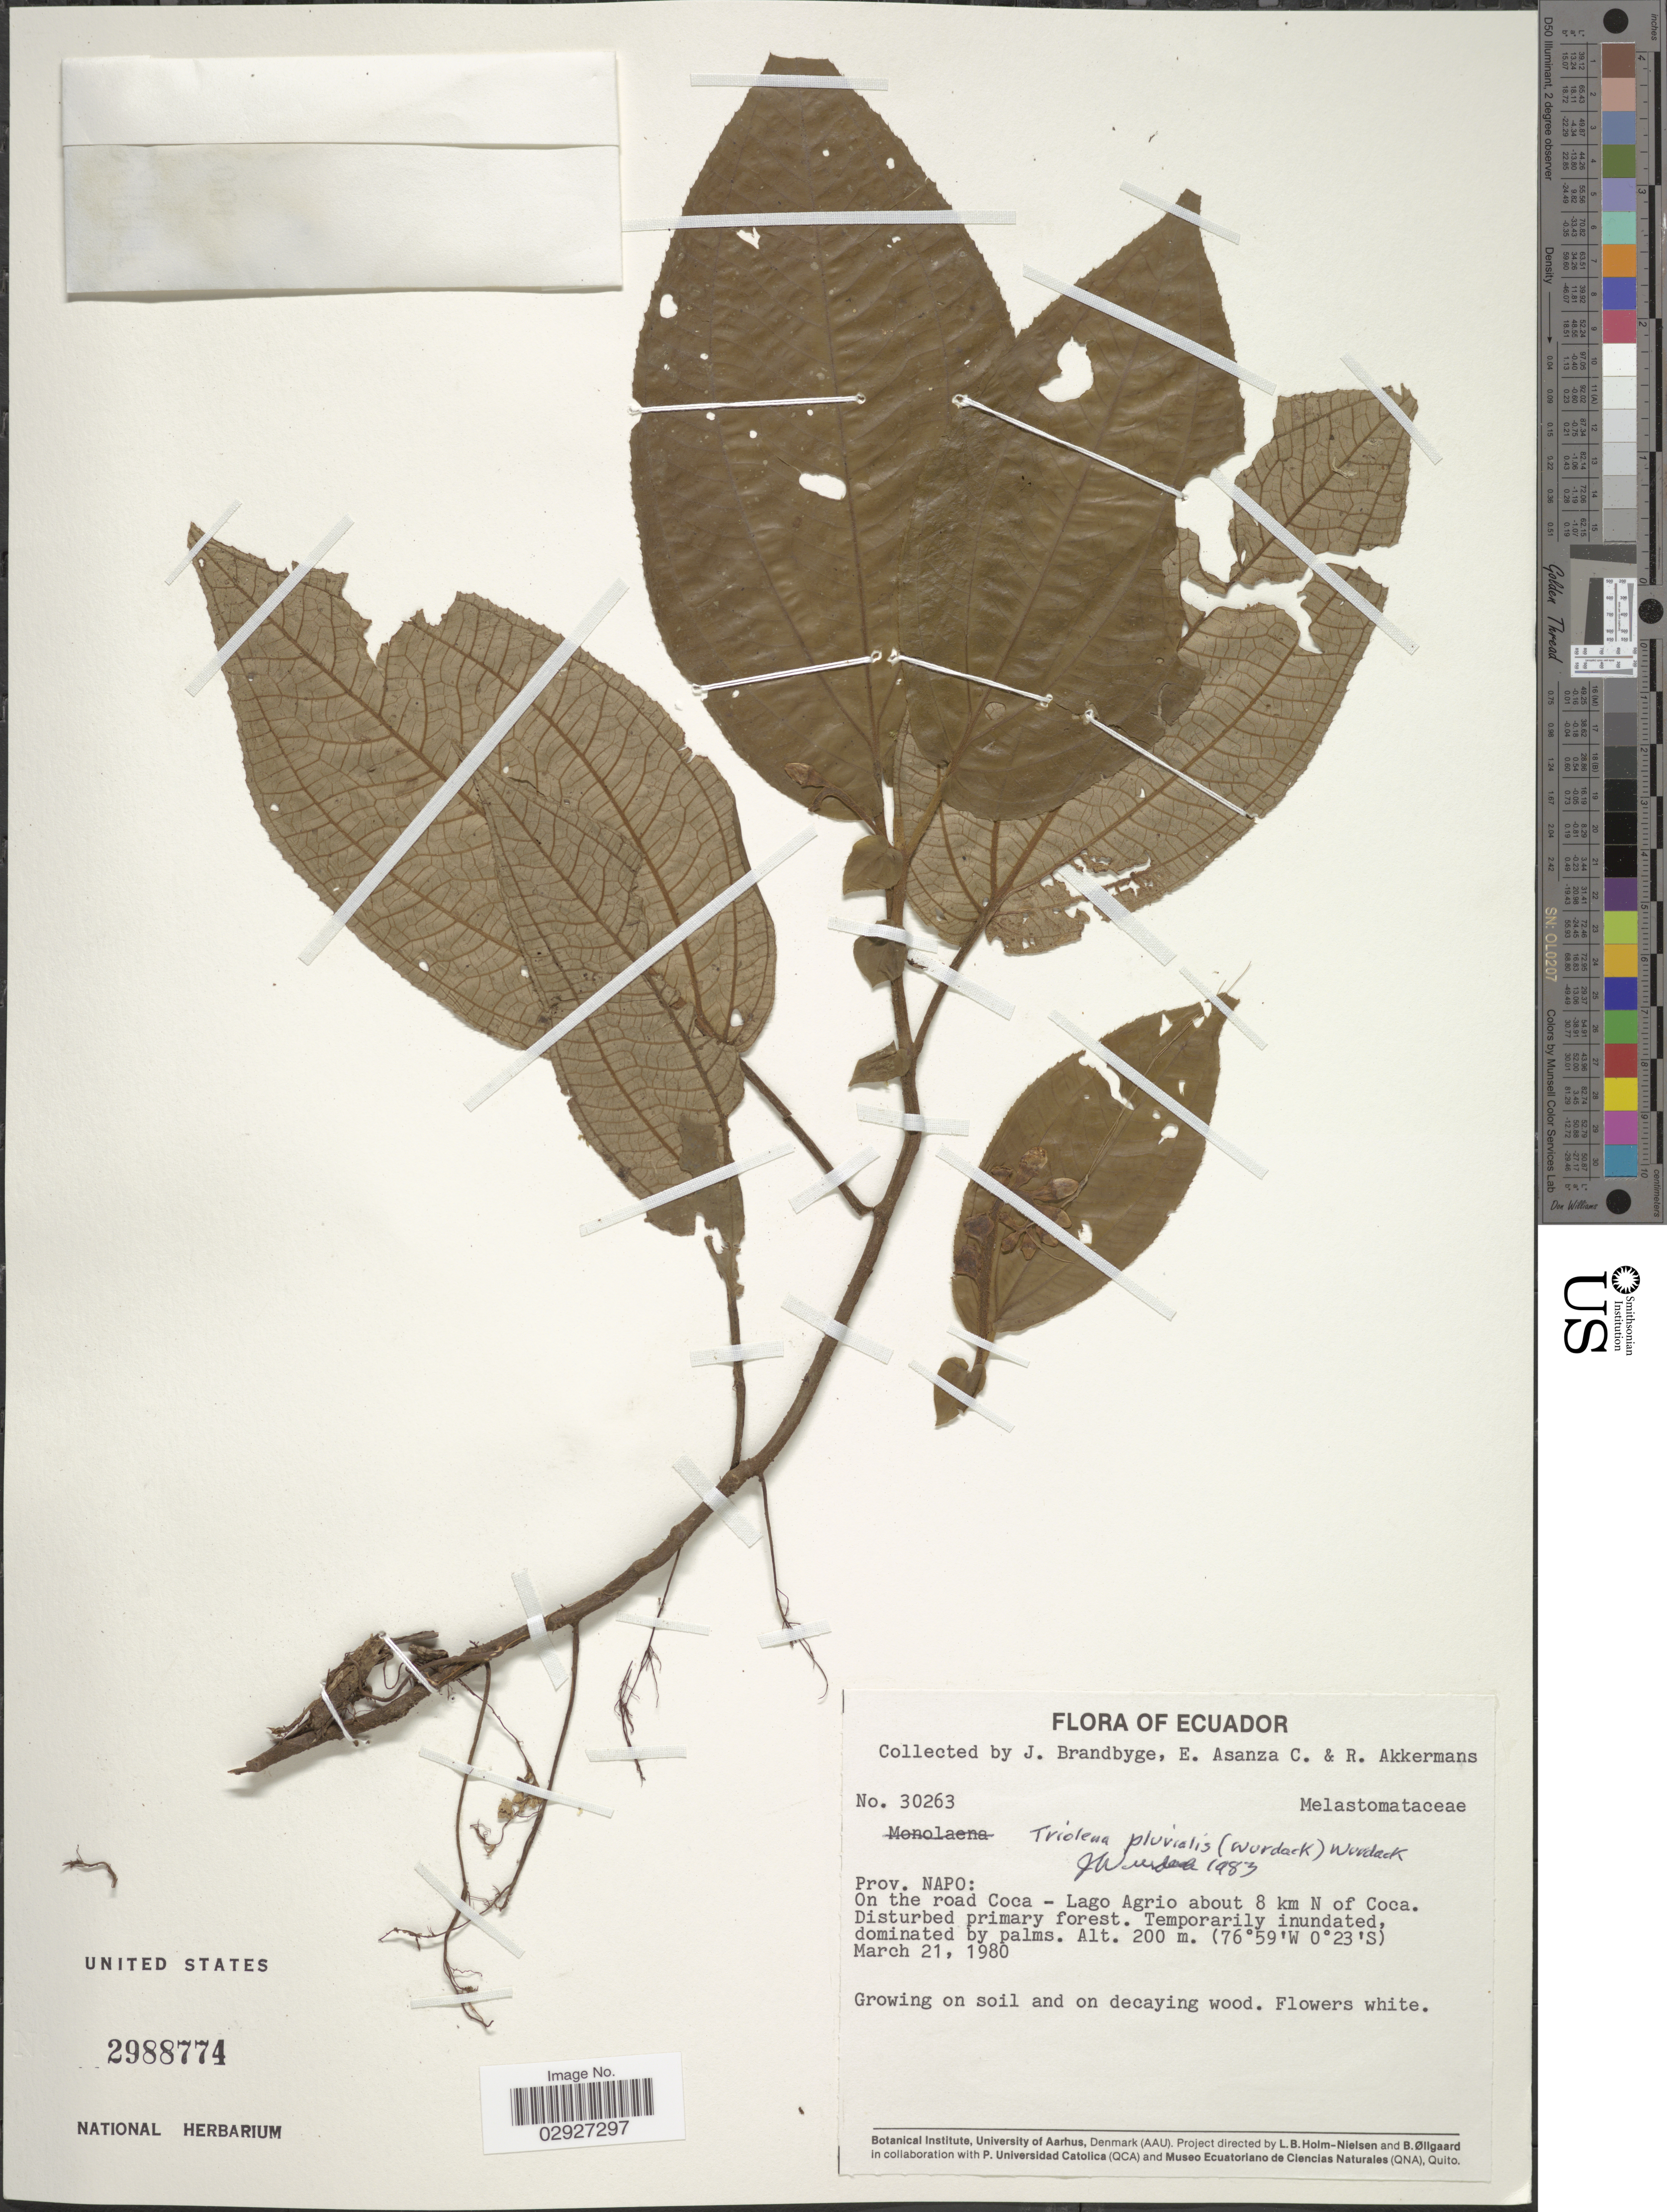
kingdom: Plantae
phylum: Tracheophyta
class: Magnoliopsida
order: Myrtales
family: Melastomataceae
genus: Triolena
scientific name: Triolena pluvialis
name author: (Wurdack) Wurdack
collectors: J. Brandbyge, E. Asanza C. & R. Akkermans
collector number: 30263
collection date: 1980-03-21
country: Ecuador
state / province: Napo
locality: Prov. Napo: On the road Coca - Lago Agrio about 8 km N of Coca.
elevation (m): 200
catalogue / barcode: US 2988774